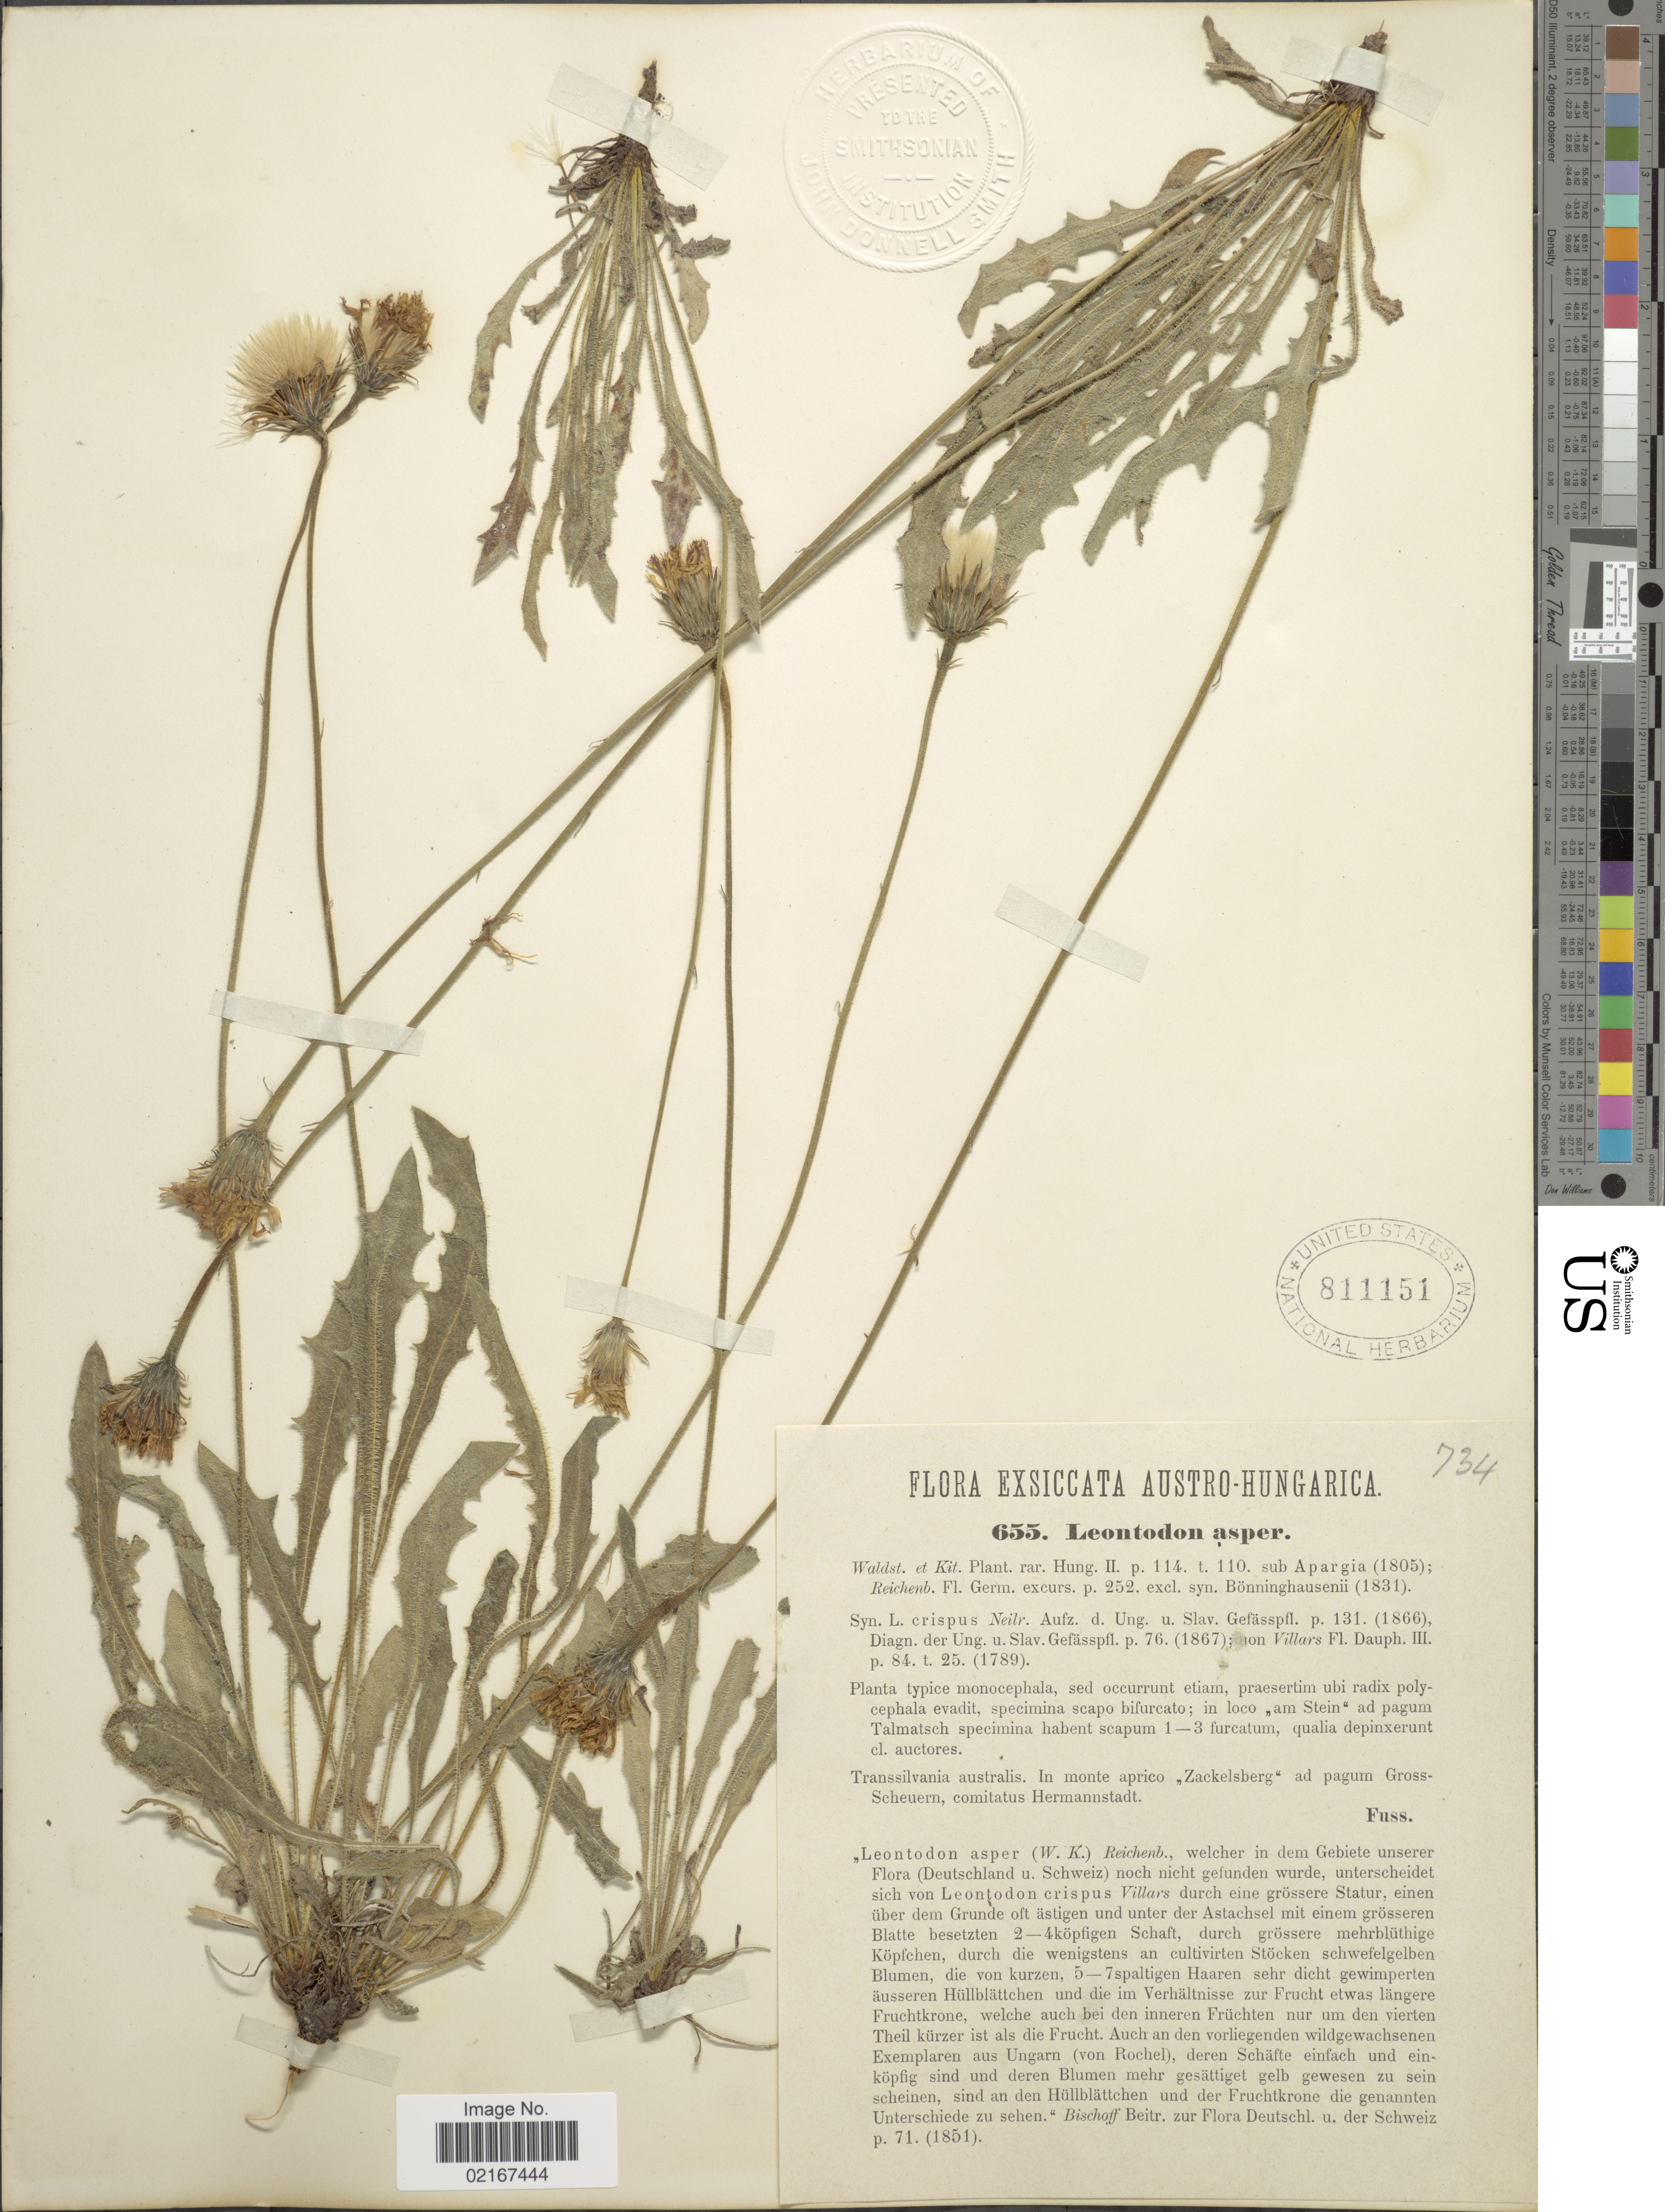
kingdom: Plantae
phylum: Tracheophyta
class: Magnoliopsida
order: Asterales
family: Asteraceae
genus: Leontodon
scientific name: Leontodon biscutellifolius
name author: DC.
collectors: Fuss.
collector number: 655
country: Romania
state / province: Sibiu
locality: Austro-Hungarica, Transsilvania australis, monte aprico Zackelsberg, ad pagum Gross-Scheuern, comitatus Hermannstadt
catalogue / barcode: US 811151